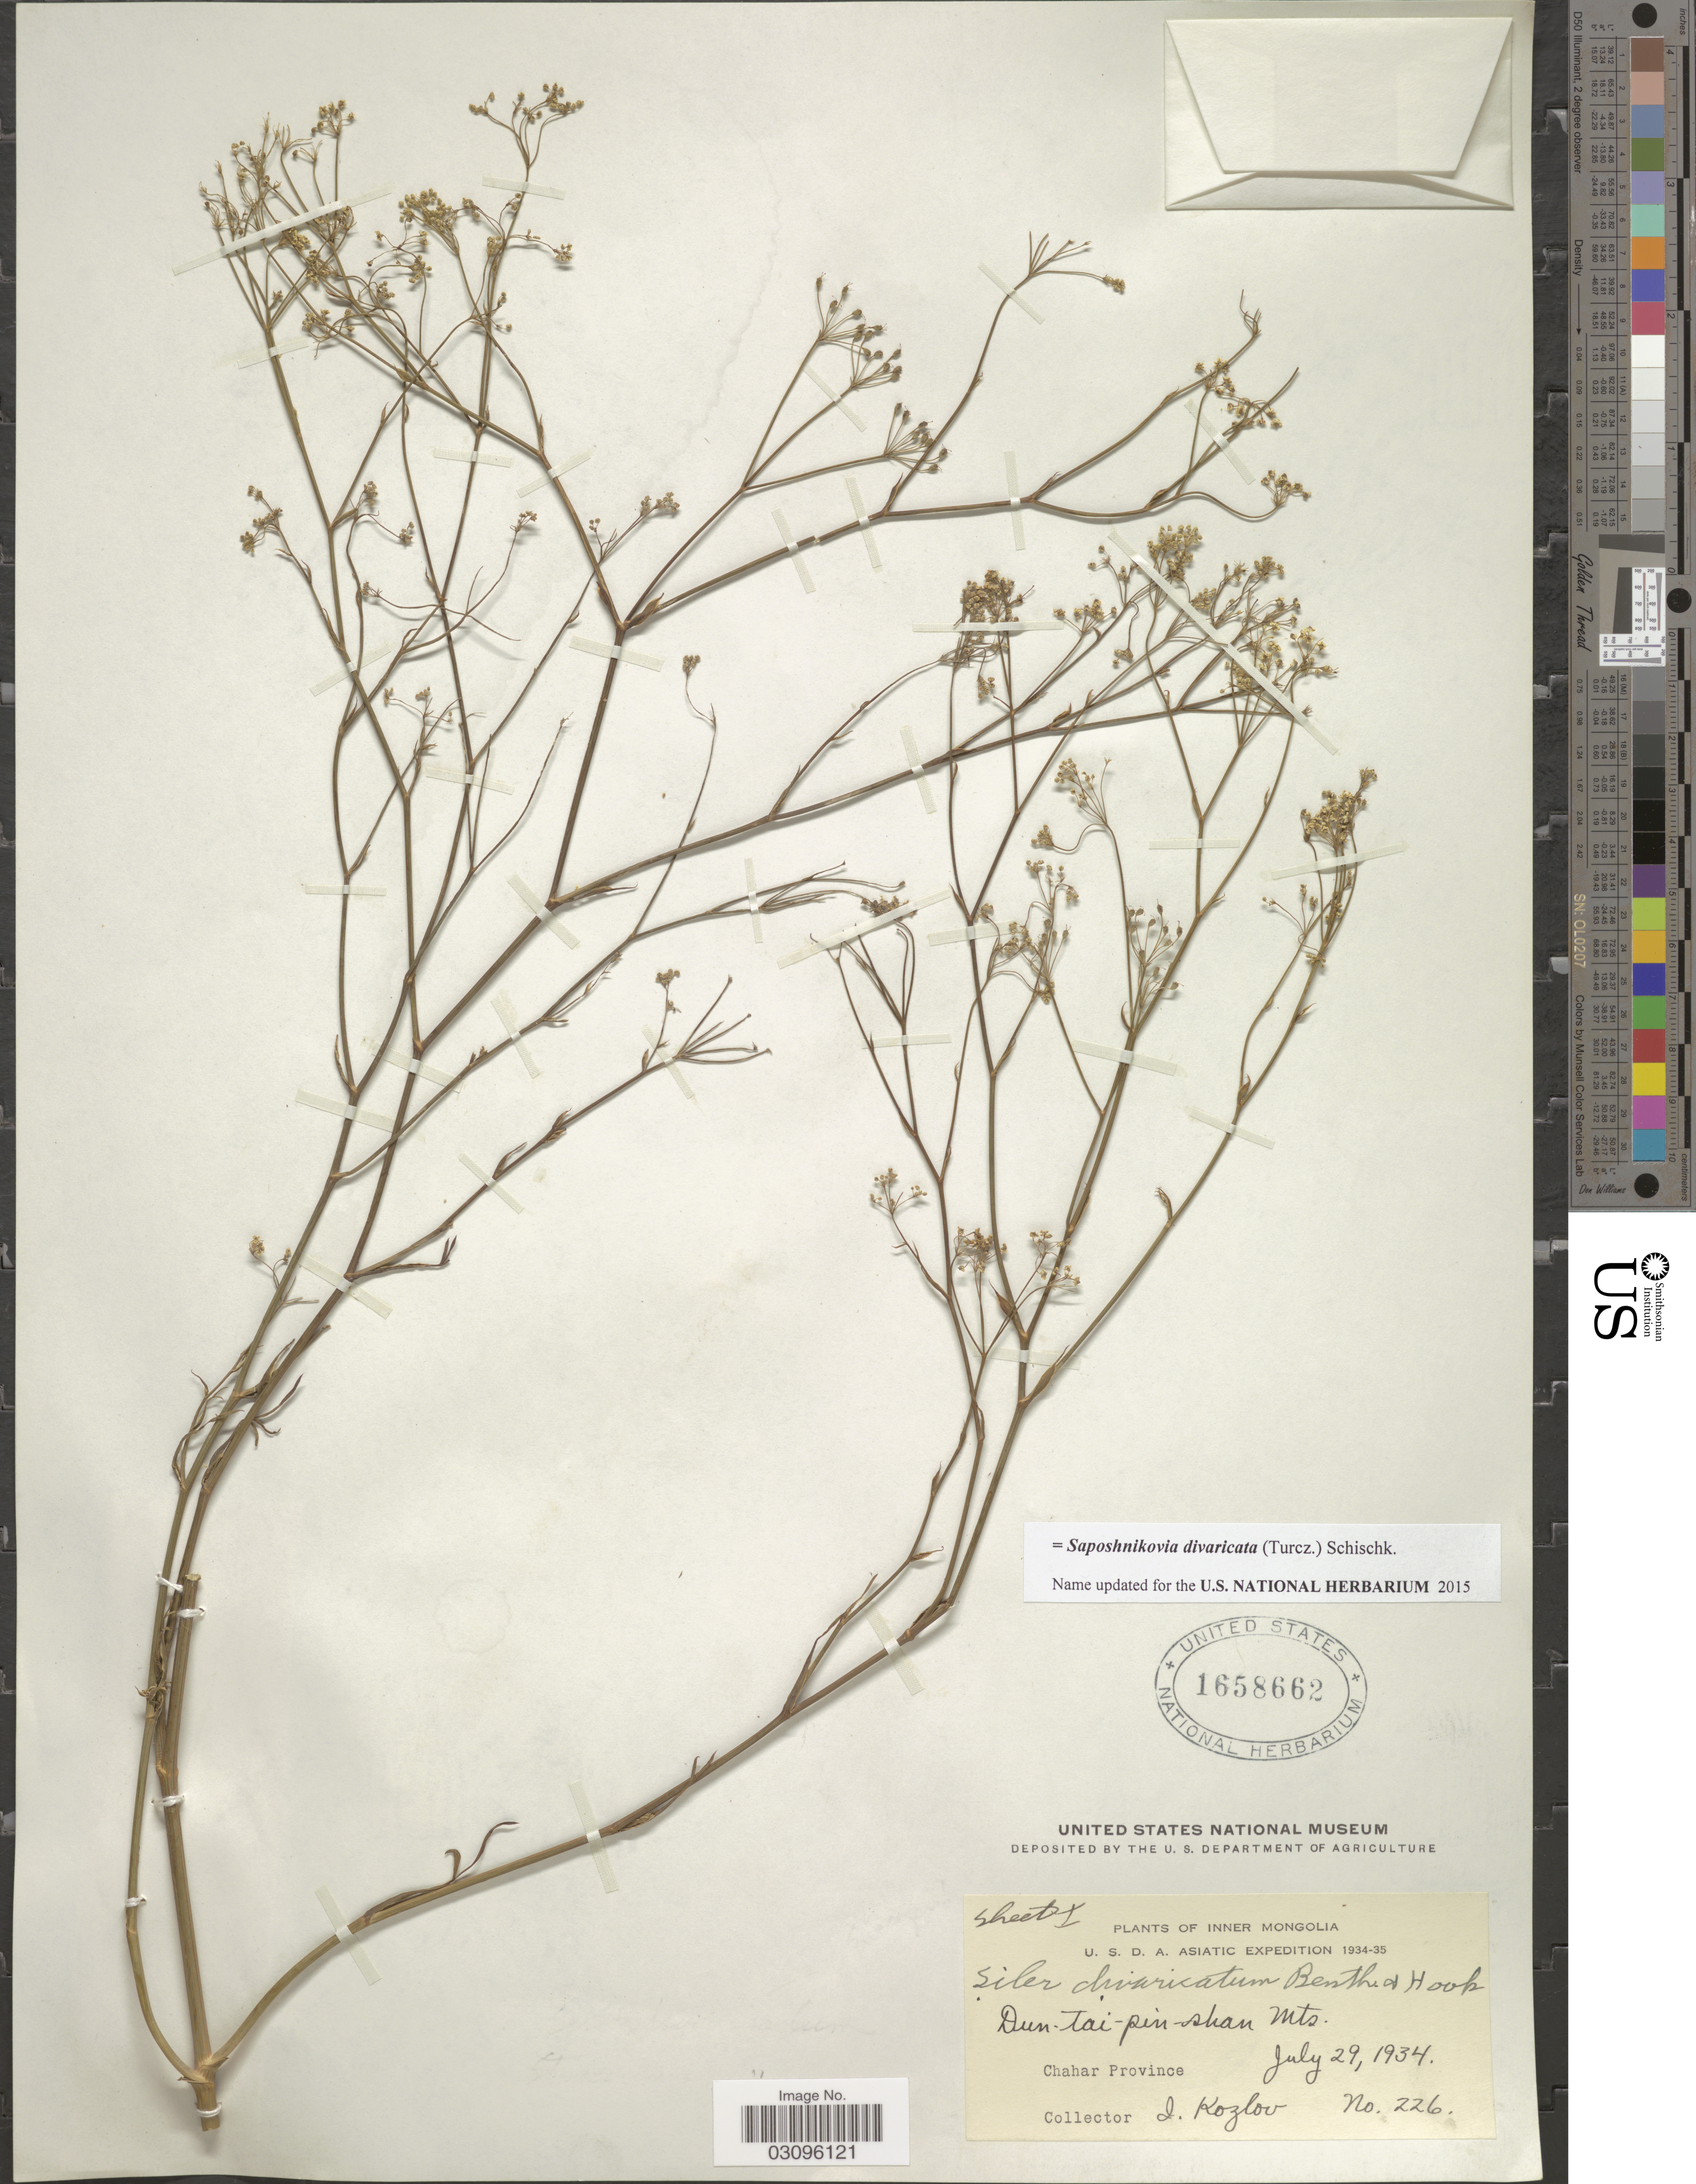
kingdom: Plantae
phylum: Tracheophyta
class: Magnoliopsida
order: Apiales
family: Apiaceae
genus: Saposhnikovia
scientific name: Saposhnikovia divaricata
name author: (Turcz.) Schischk.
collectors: I. Kozlov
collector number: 226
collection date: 1934-07-29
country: China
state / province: Nei Monggol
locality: Inner Mongolia. Dun-tai-pin-shan Mts. Chahar Province.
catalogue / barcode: US 1658662